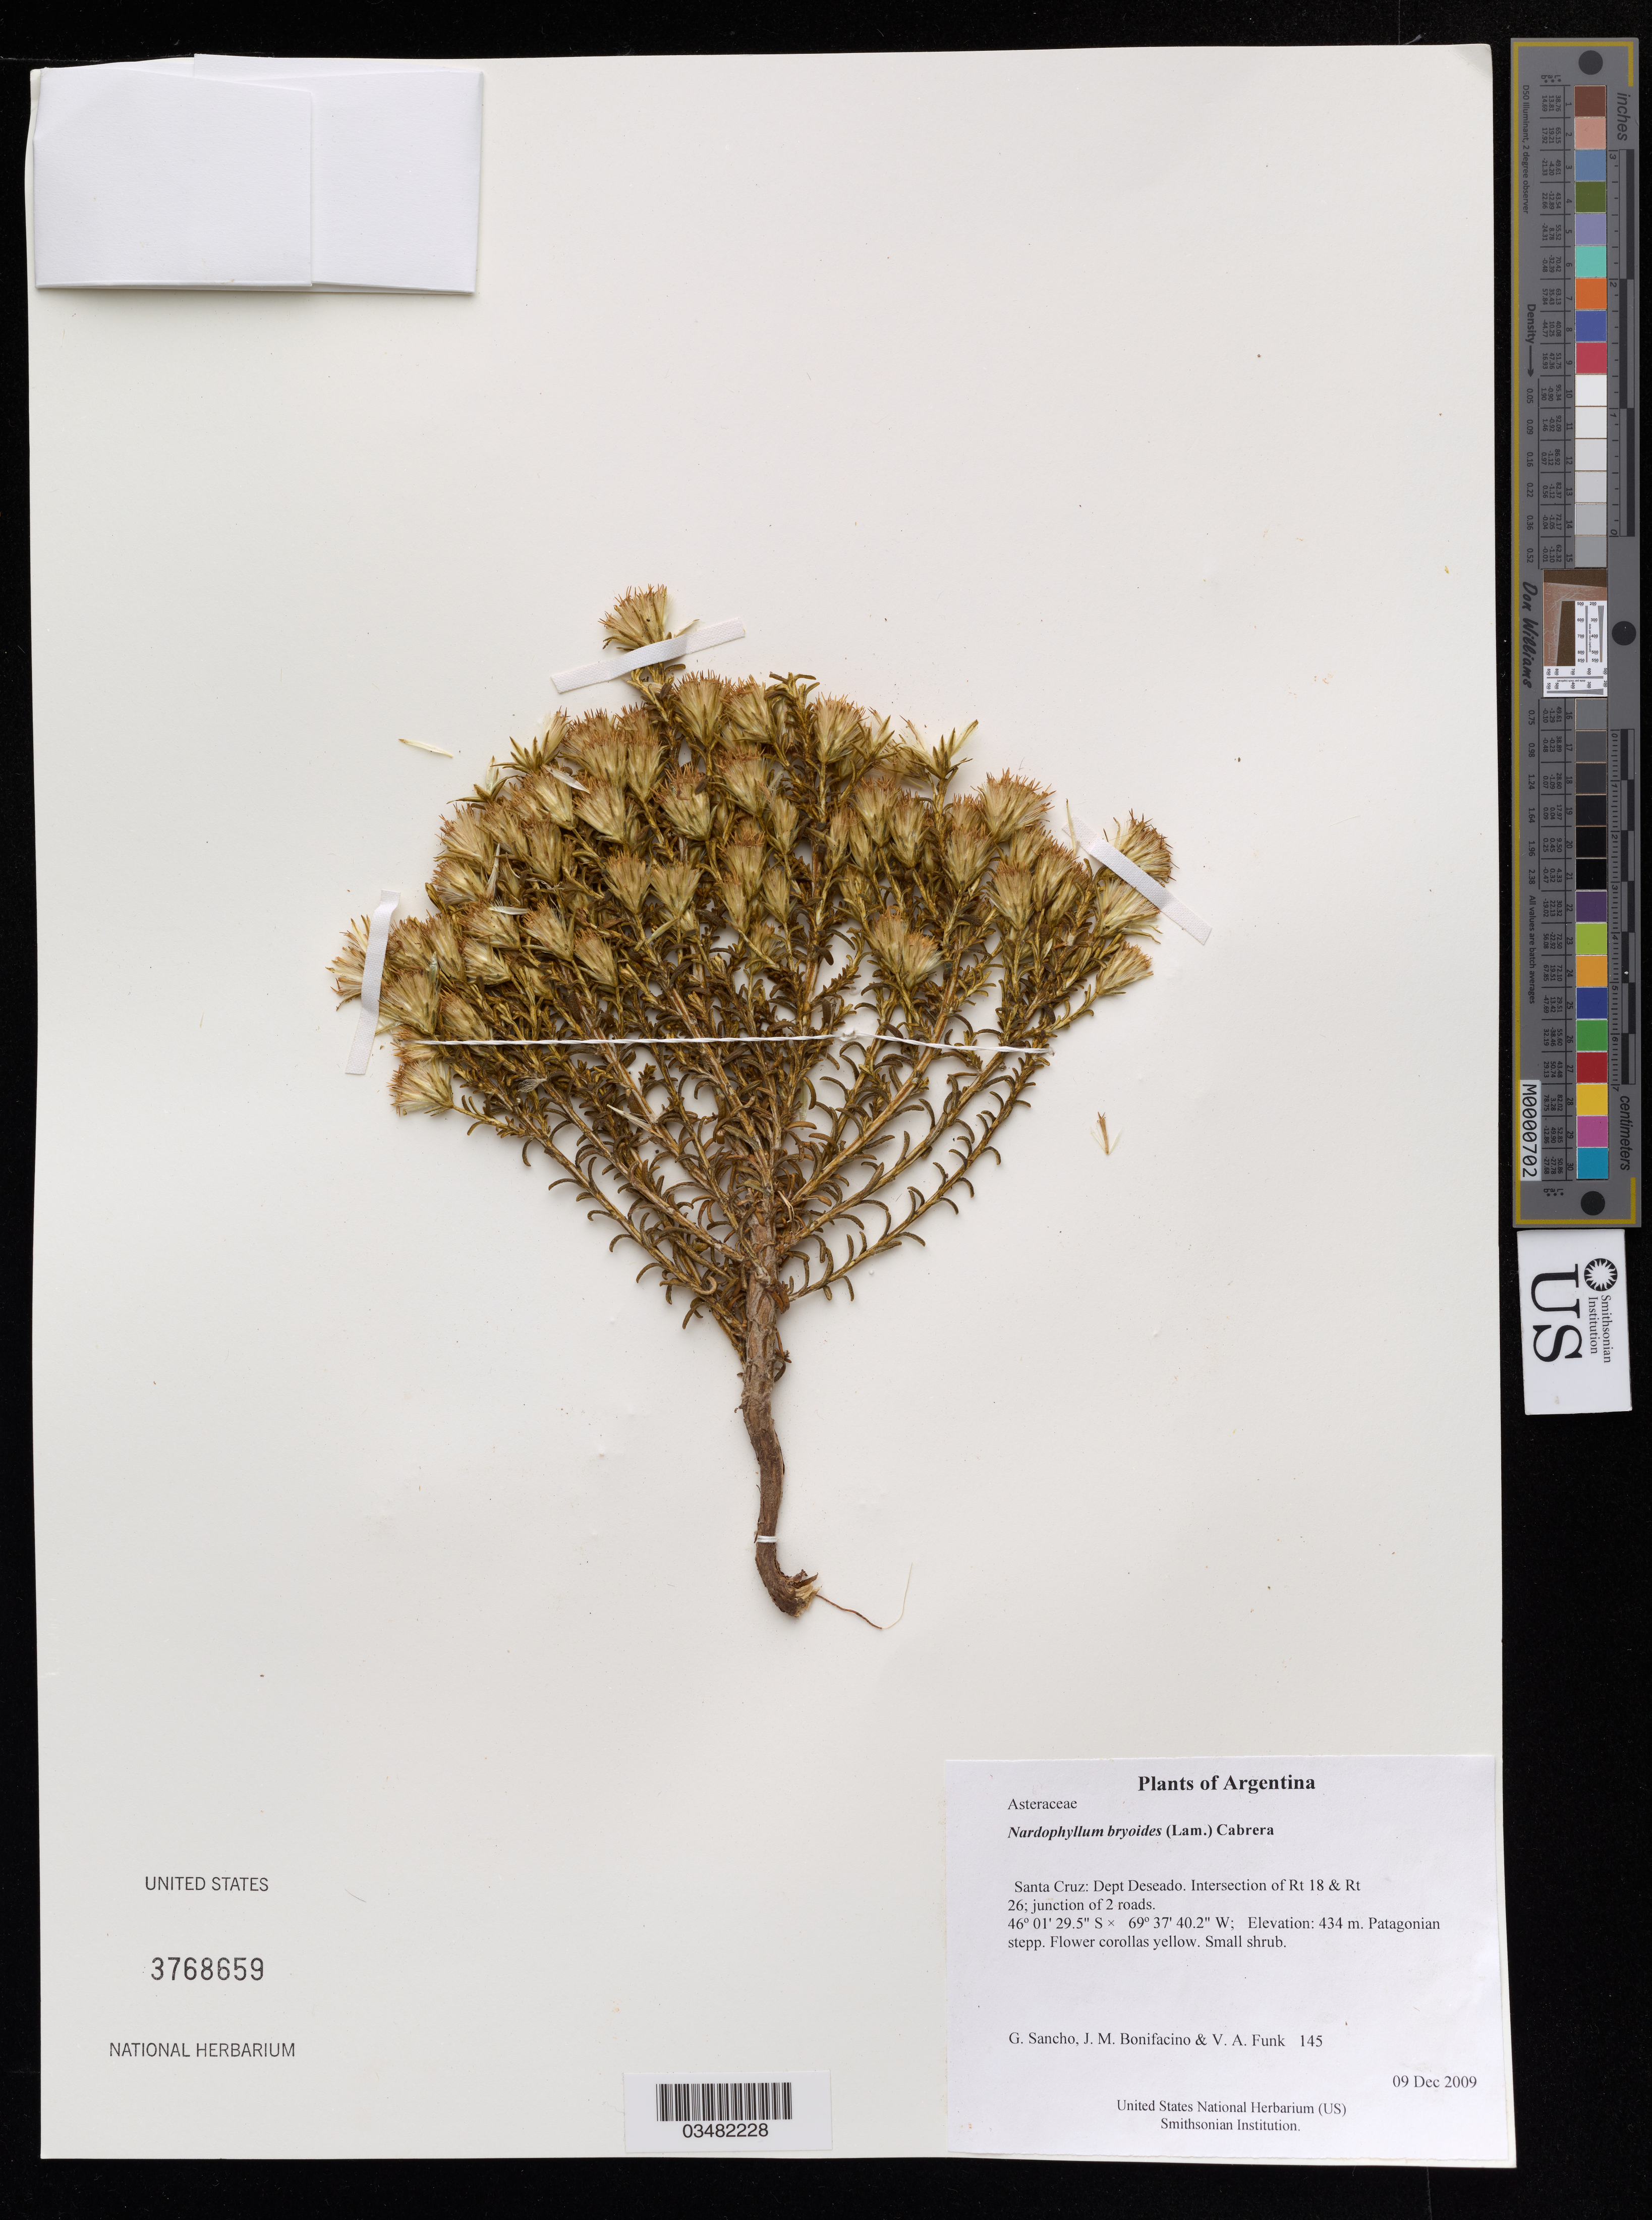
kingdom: Plantae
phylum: Tracheophyta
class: Magnoliopsida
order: Asterales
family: Asteraceae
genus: Nardophyllum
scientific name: Nardophyllum bryoides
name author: (Lam.) Cabrera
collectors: G. Sancho, M. Bonifacino & V. Funk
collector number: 145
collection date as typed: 9 Dec 2009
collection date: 2009-12-09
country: Argentina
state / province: Santa Cruz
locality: Dept Deseado. Intersection of Rt 18 & Rt 26; junction of 2 roads.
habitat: Patagonian stepp.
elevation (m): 434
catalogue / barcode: US 3768659